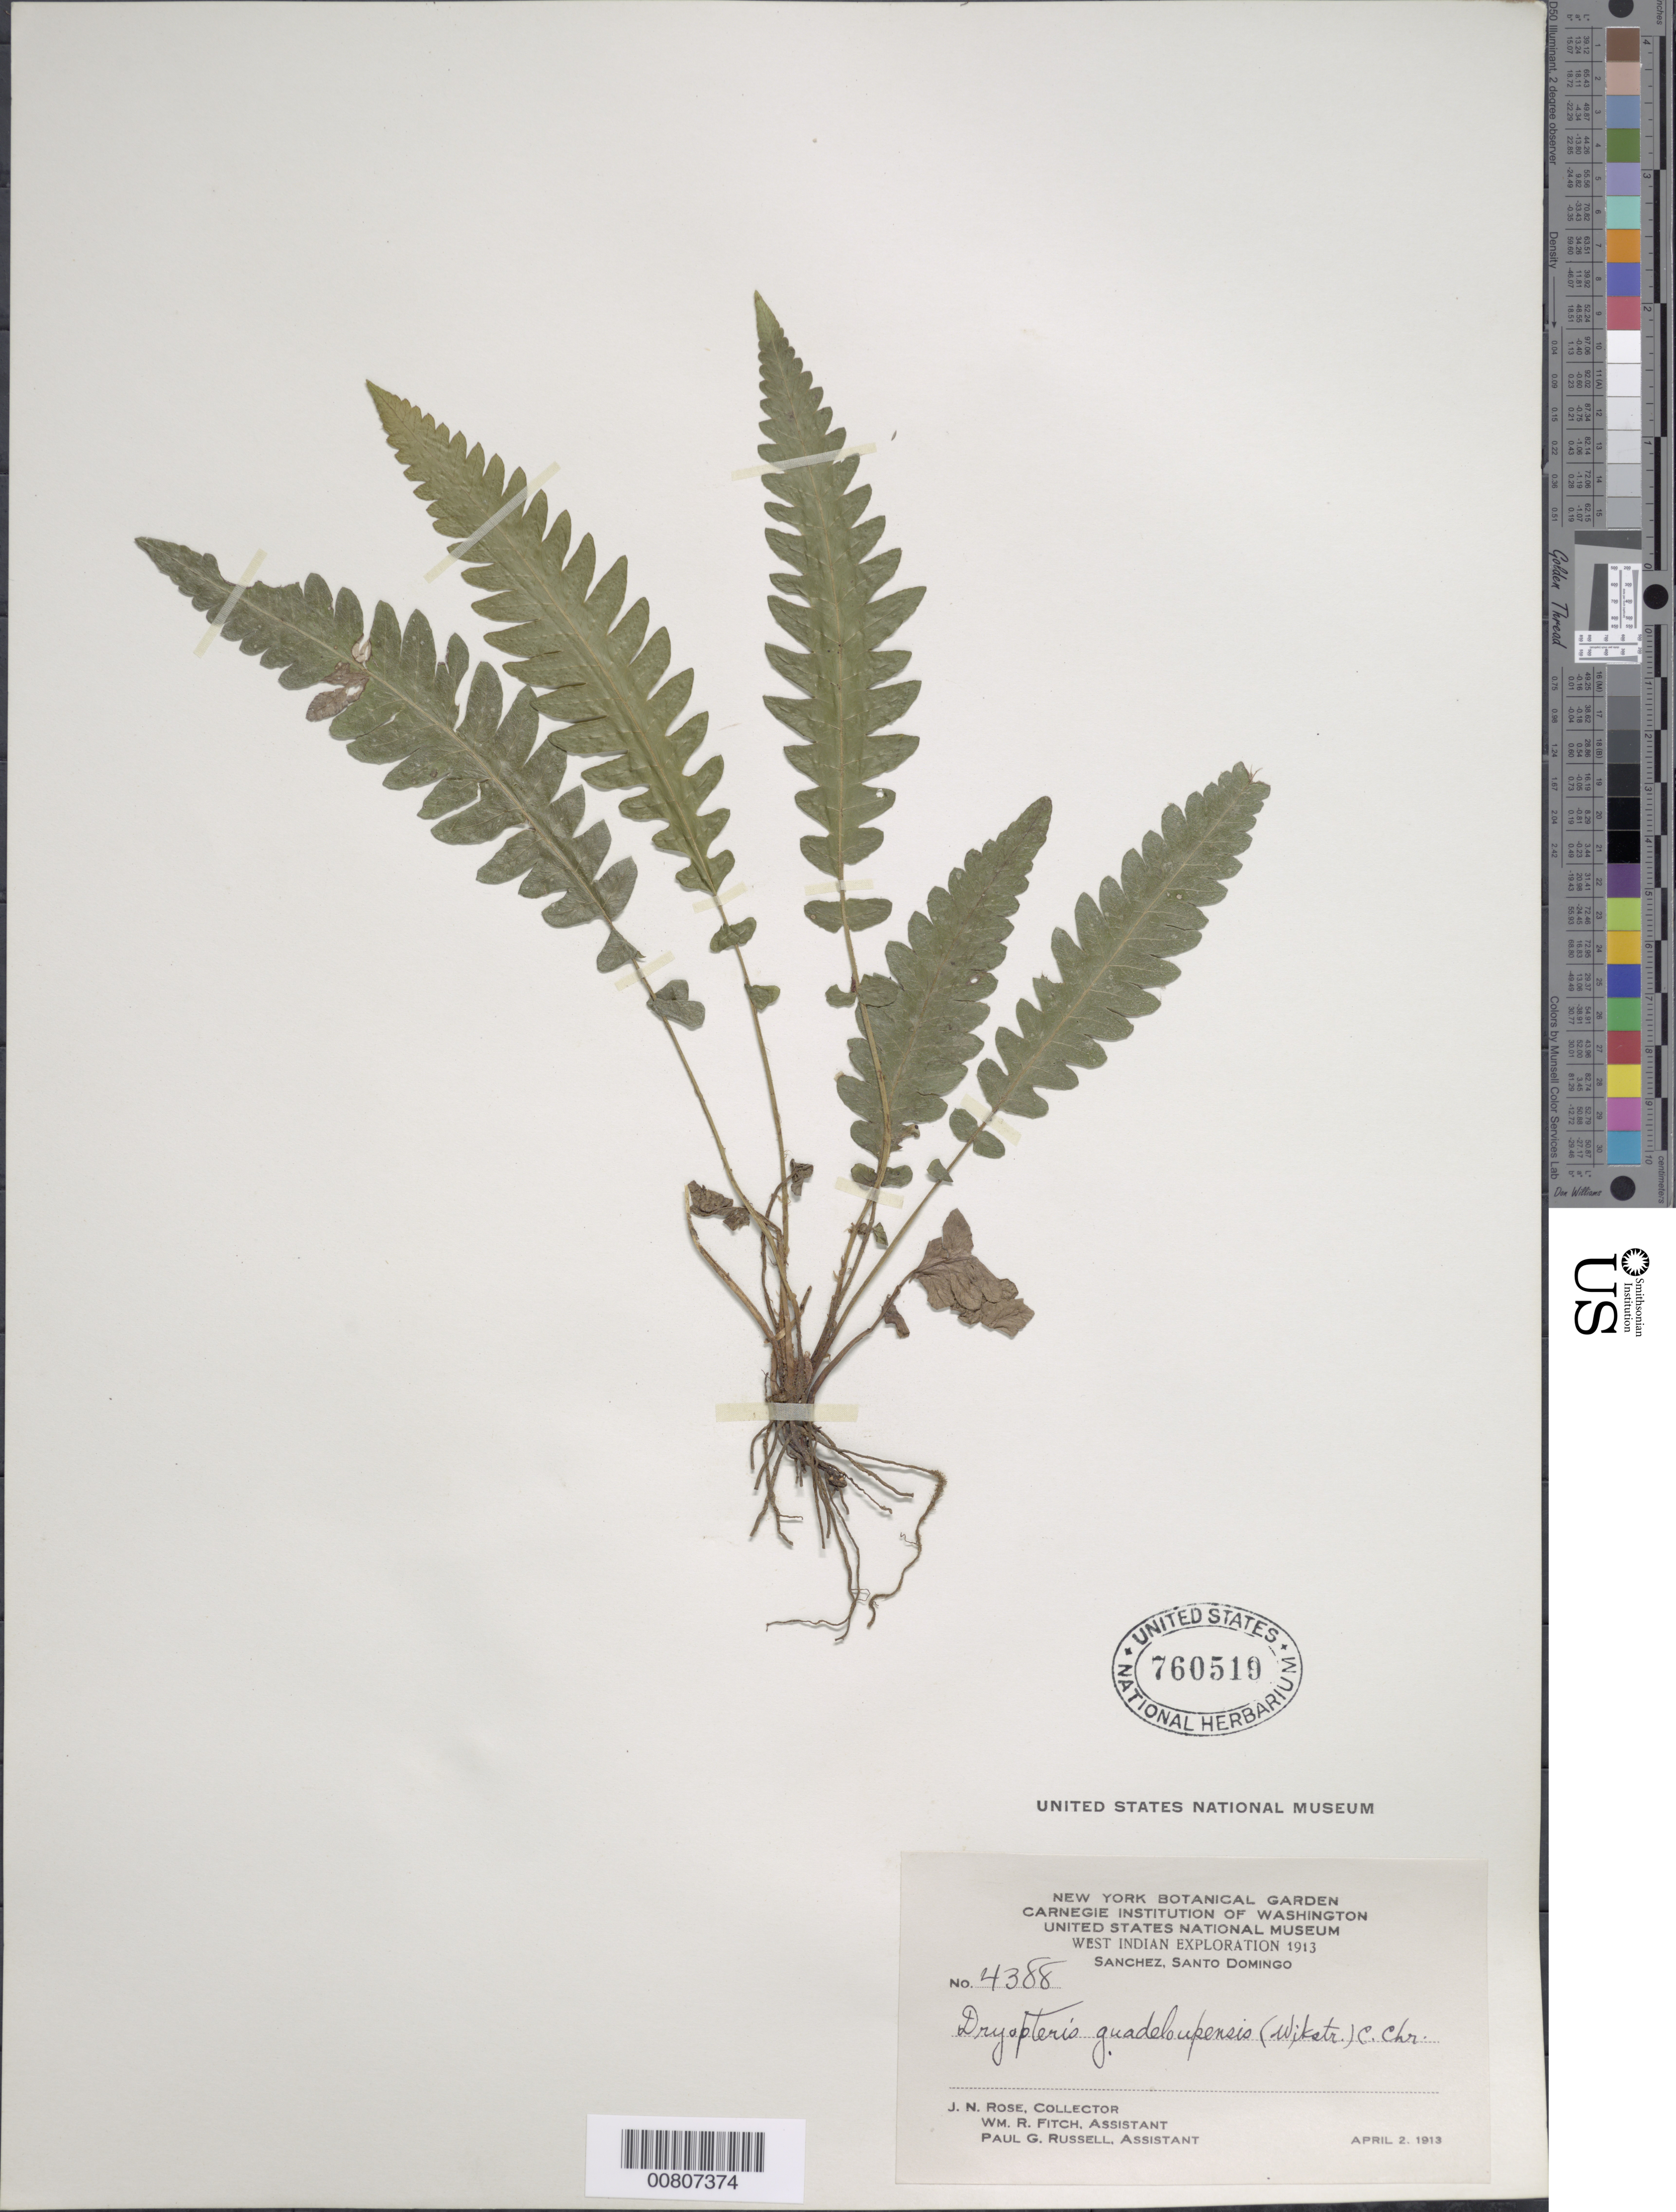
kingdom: Plantae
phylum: Tracheophyta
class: Polypodiopsida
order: Polypodiales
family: Thelypteridaceae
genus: Goniopteris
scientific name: Goniopteris guadelupensis (Wikstr.) comb. nov., ined 2015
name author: (Wikstr.)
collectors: J. N. Rose, W. R. Fitch & P. G. Russell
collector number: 4388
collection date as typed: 02 Apr 1913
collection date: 1913-04-02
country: Dominican Republic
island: Hispaniola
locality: Sanchez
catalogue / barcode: US 760519